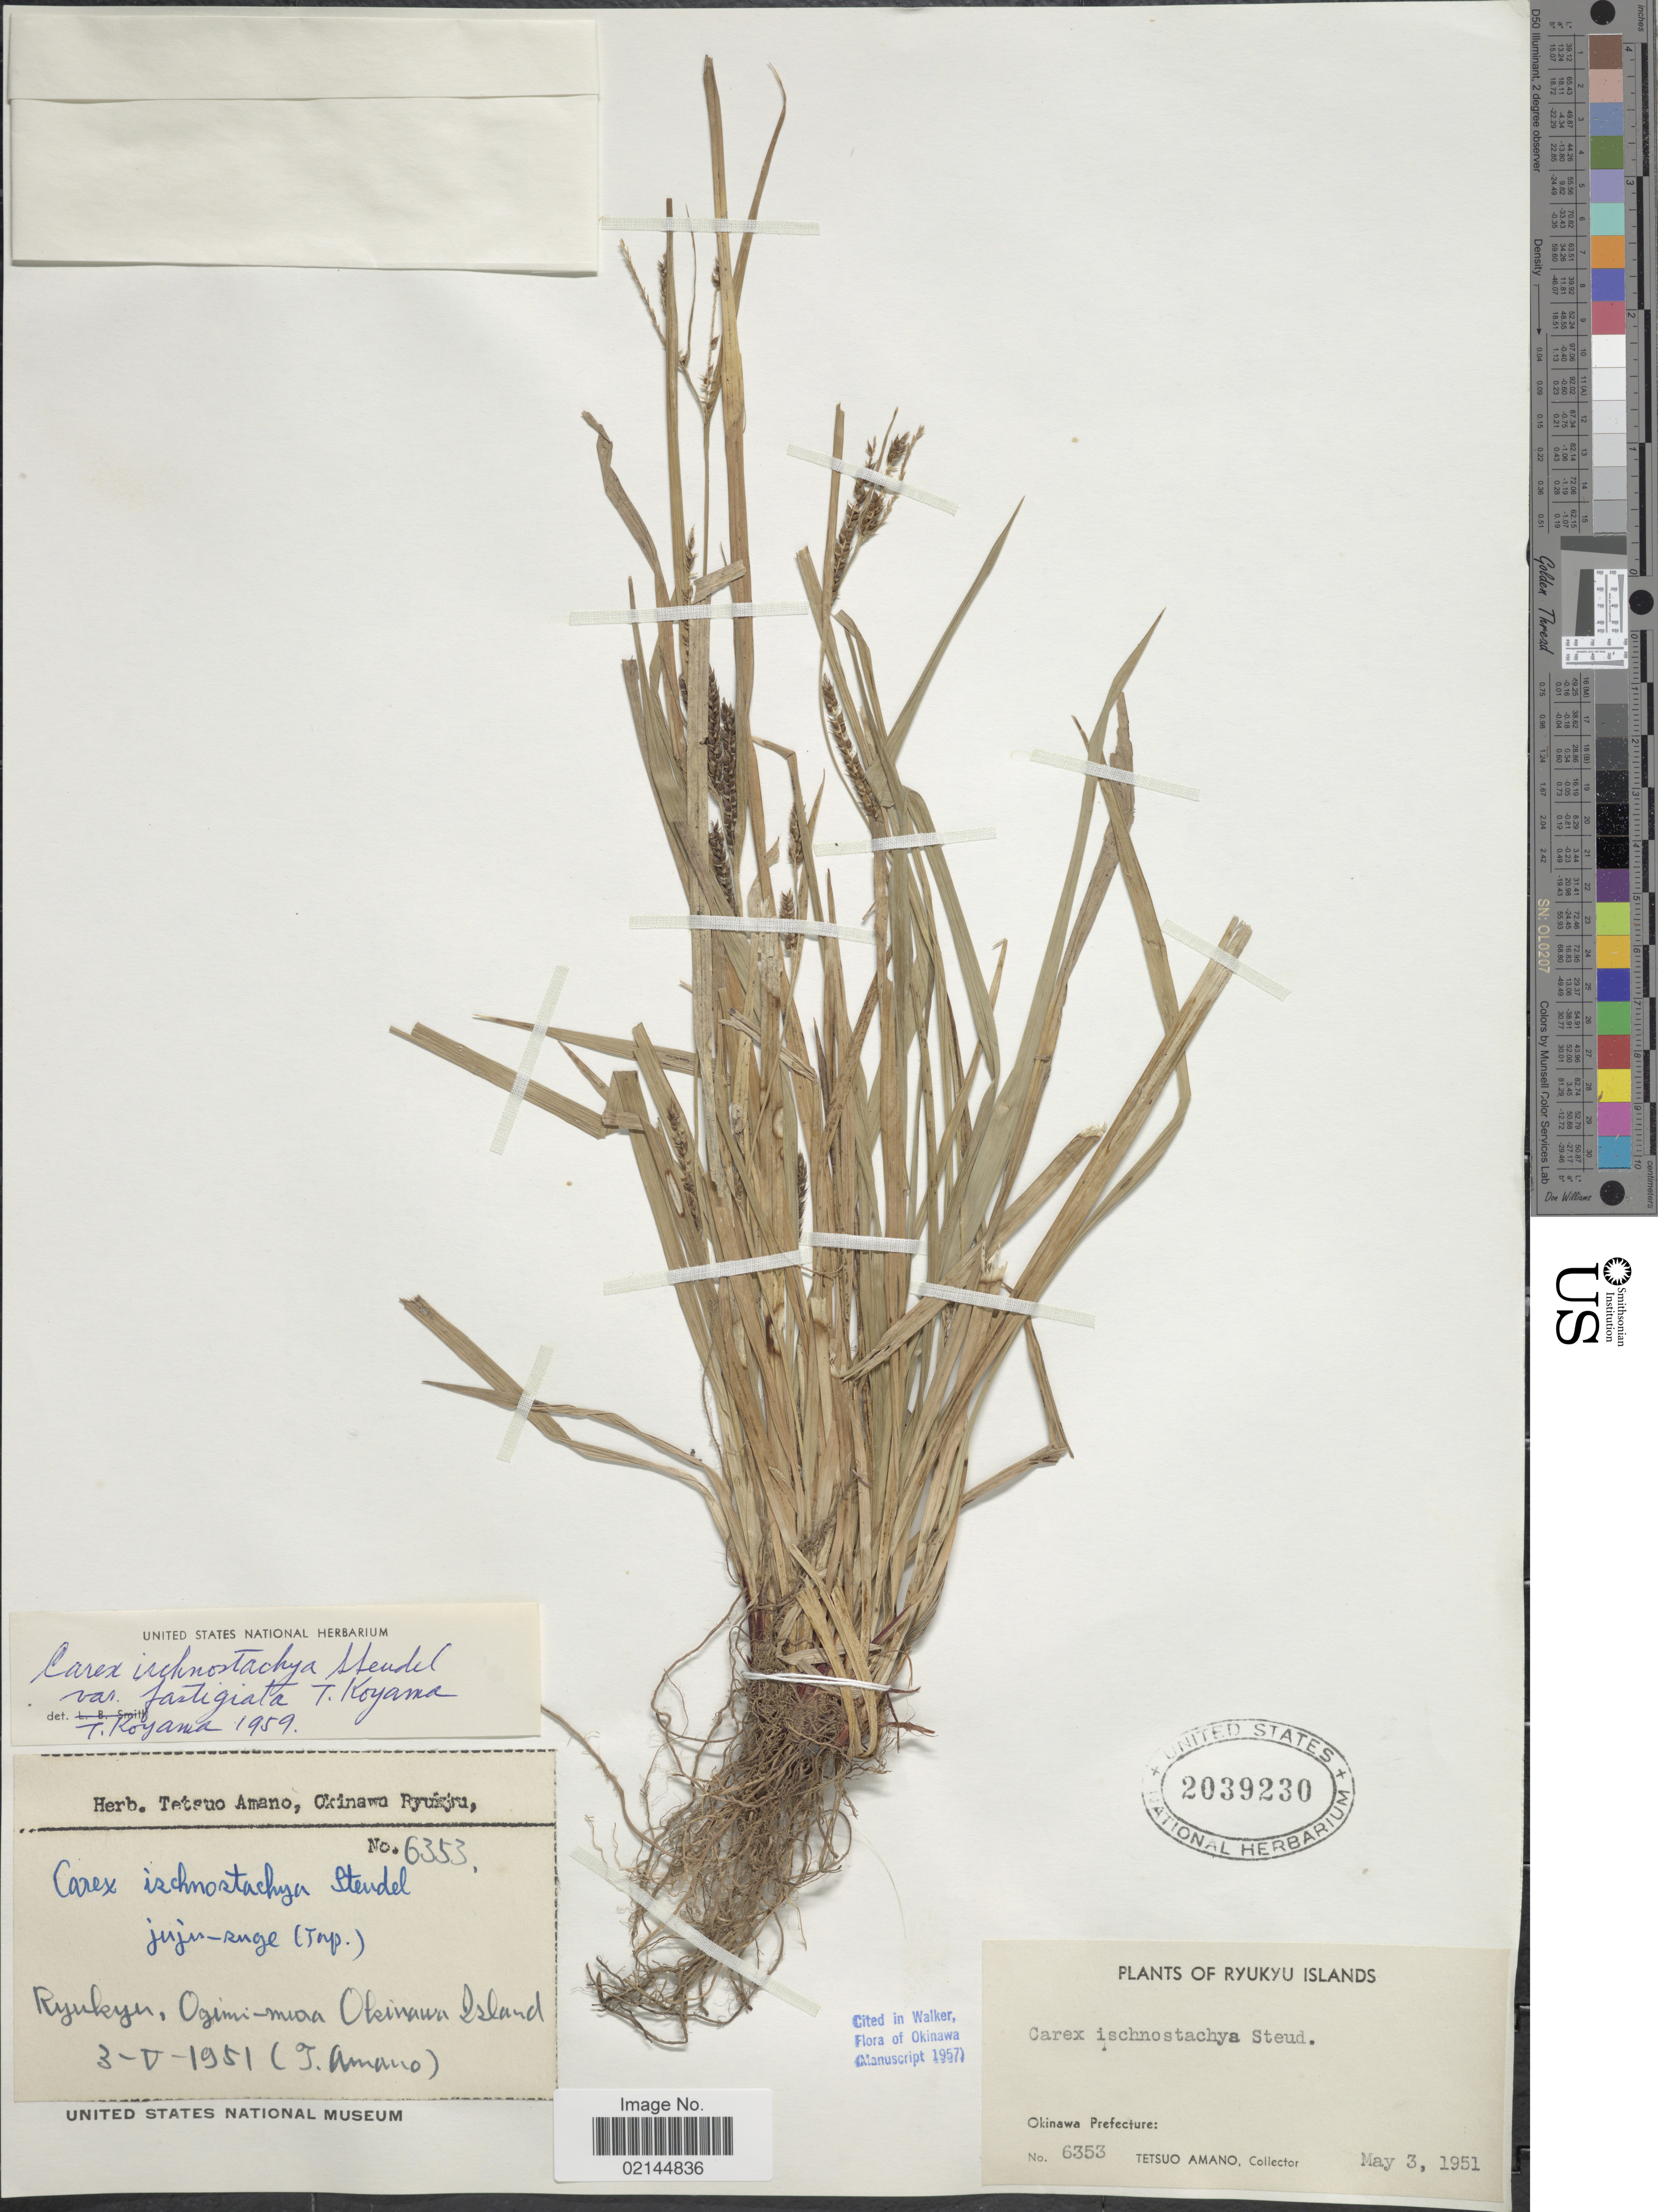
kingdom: Plantae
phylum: Tracheophyta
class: Liliopsida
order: Poales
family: Cyperaceae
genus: Carex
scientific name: Carex ischnostachya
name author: Steud.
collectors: T. Amano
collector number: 6353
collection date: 1951-05-03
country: Japan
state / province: Okinawa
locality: Ryukyu Islands. Okinawa Prefecture. Ogimi-moa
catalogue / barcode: US 2039230